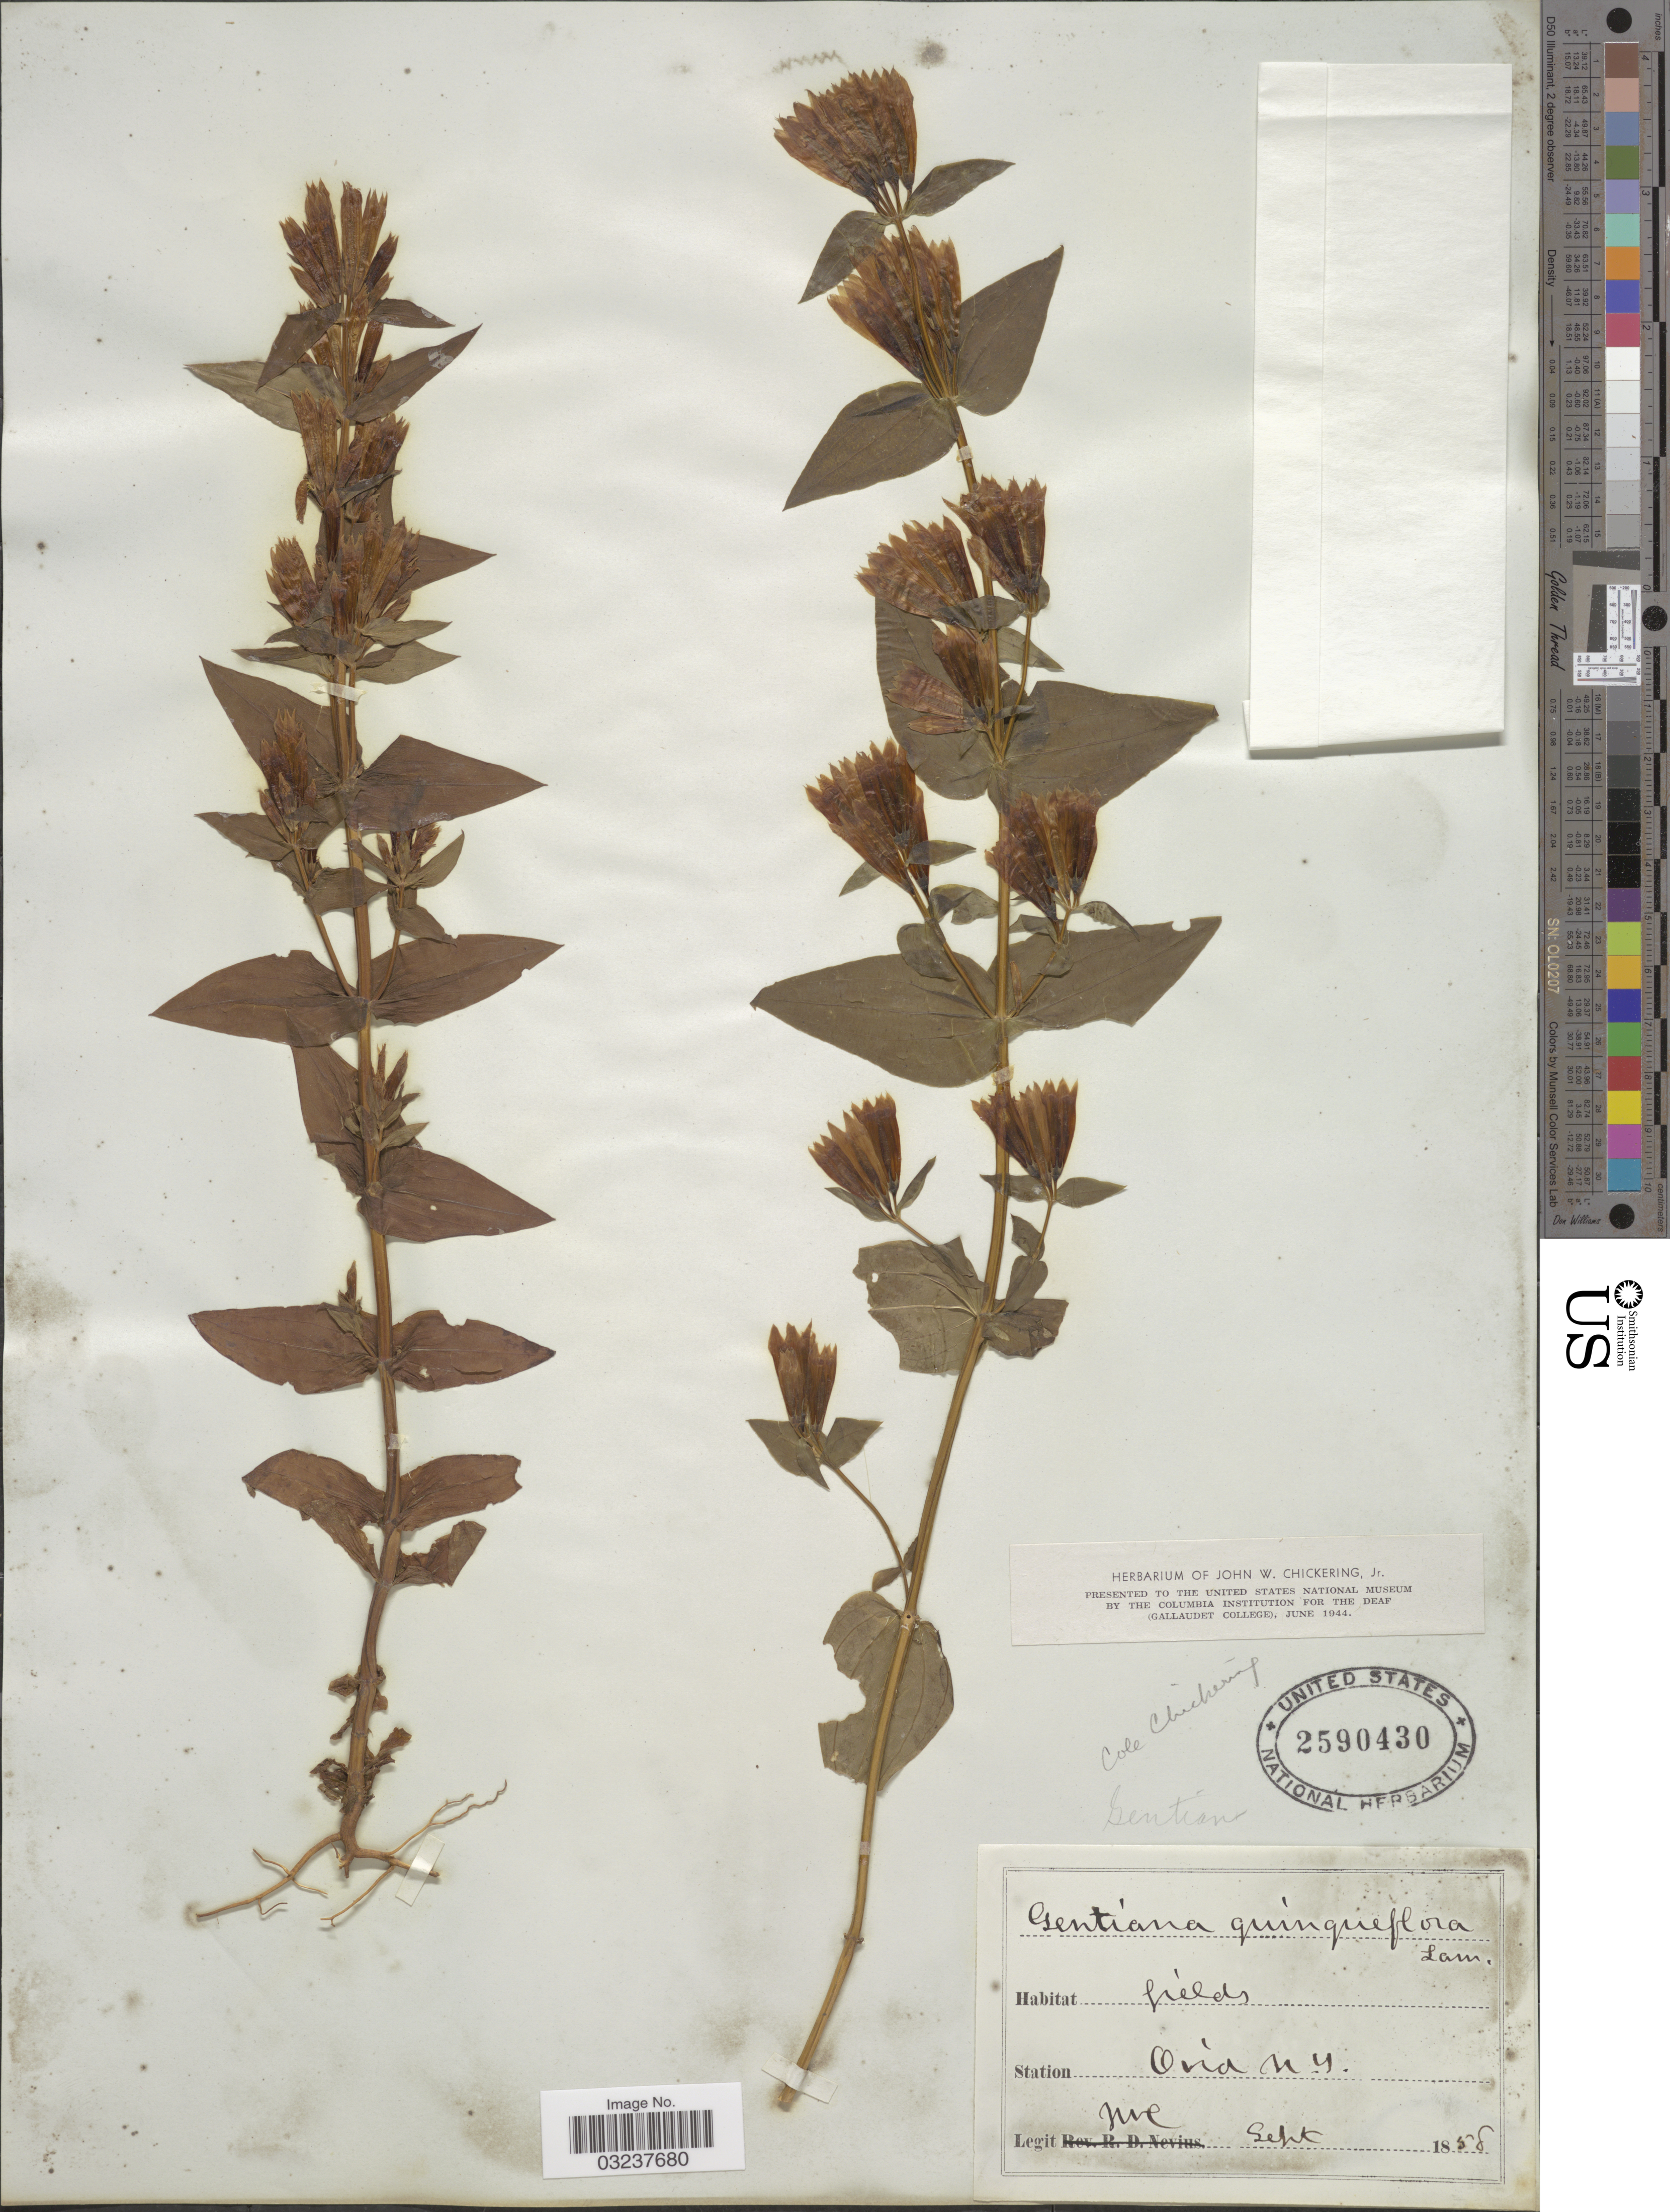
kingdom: Plantae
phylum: Tracheophyta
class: Magnoliopsida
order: Gentianales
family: Gentianaceae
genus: Gentianella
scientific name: Gentianella quinquefolia subsp. quinquefolia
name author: (L.) Small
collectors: J. W. Chickering Jr.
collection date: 1858-09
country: United States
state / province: New York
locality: Ovid N.Y.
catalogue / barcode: US 2590430